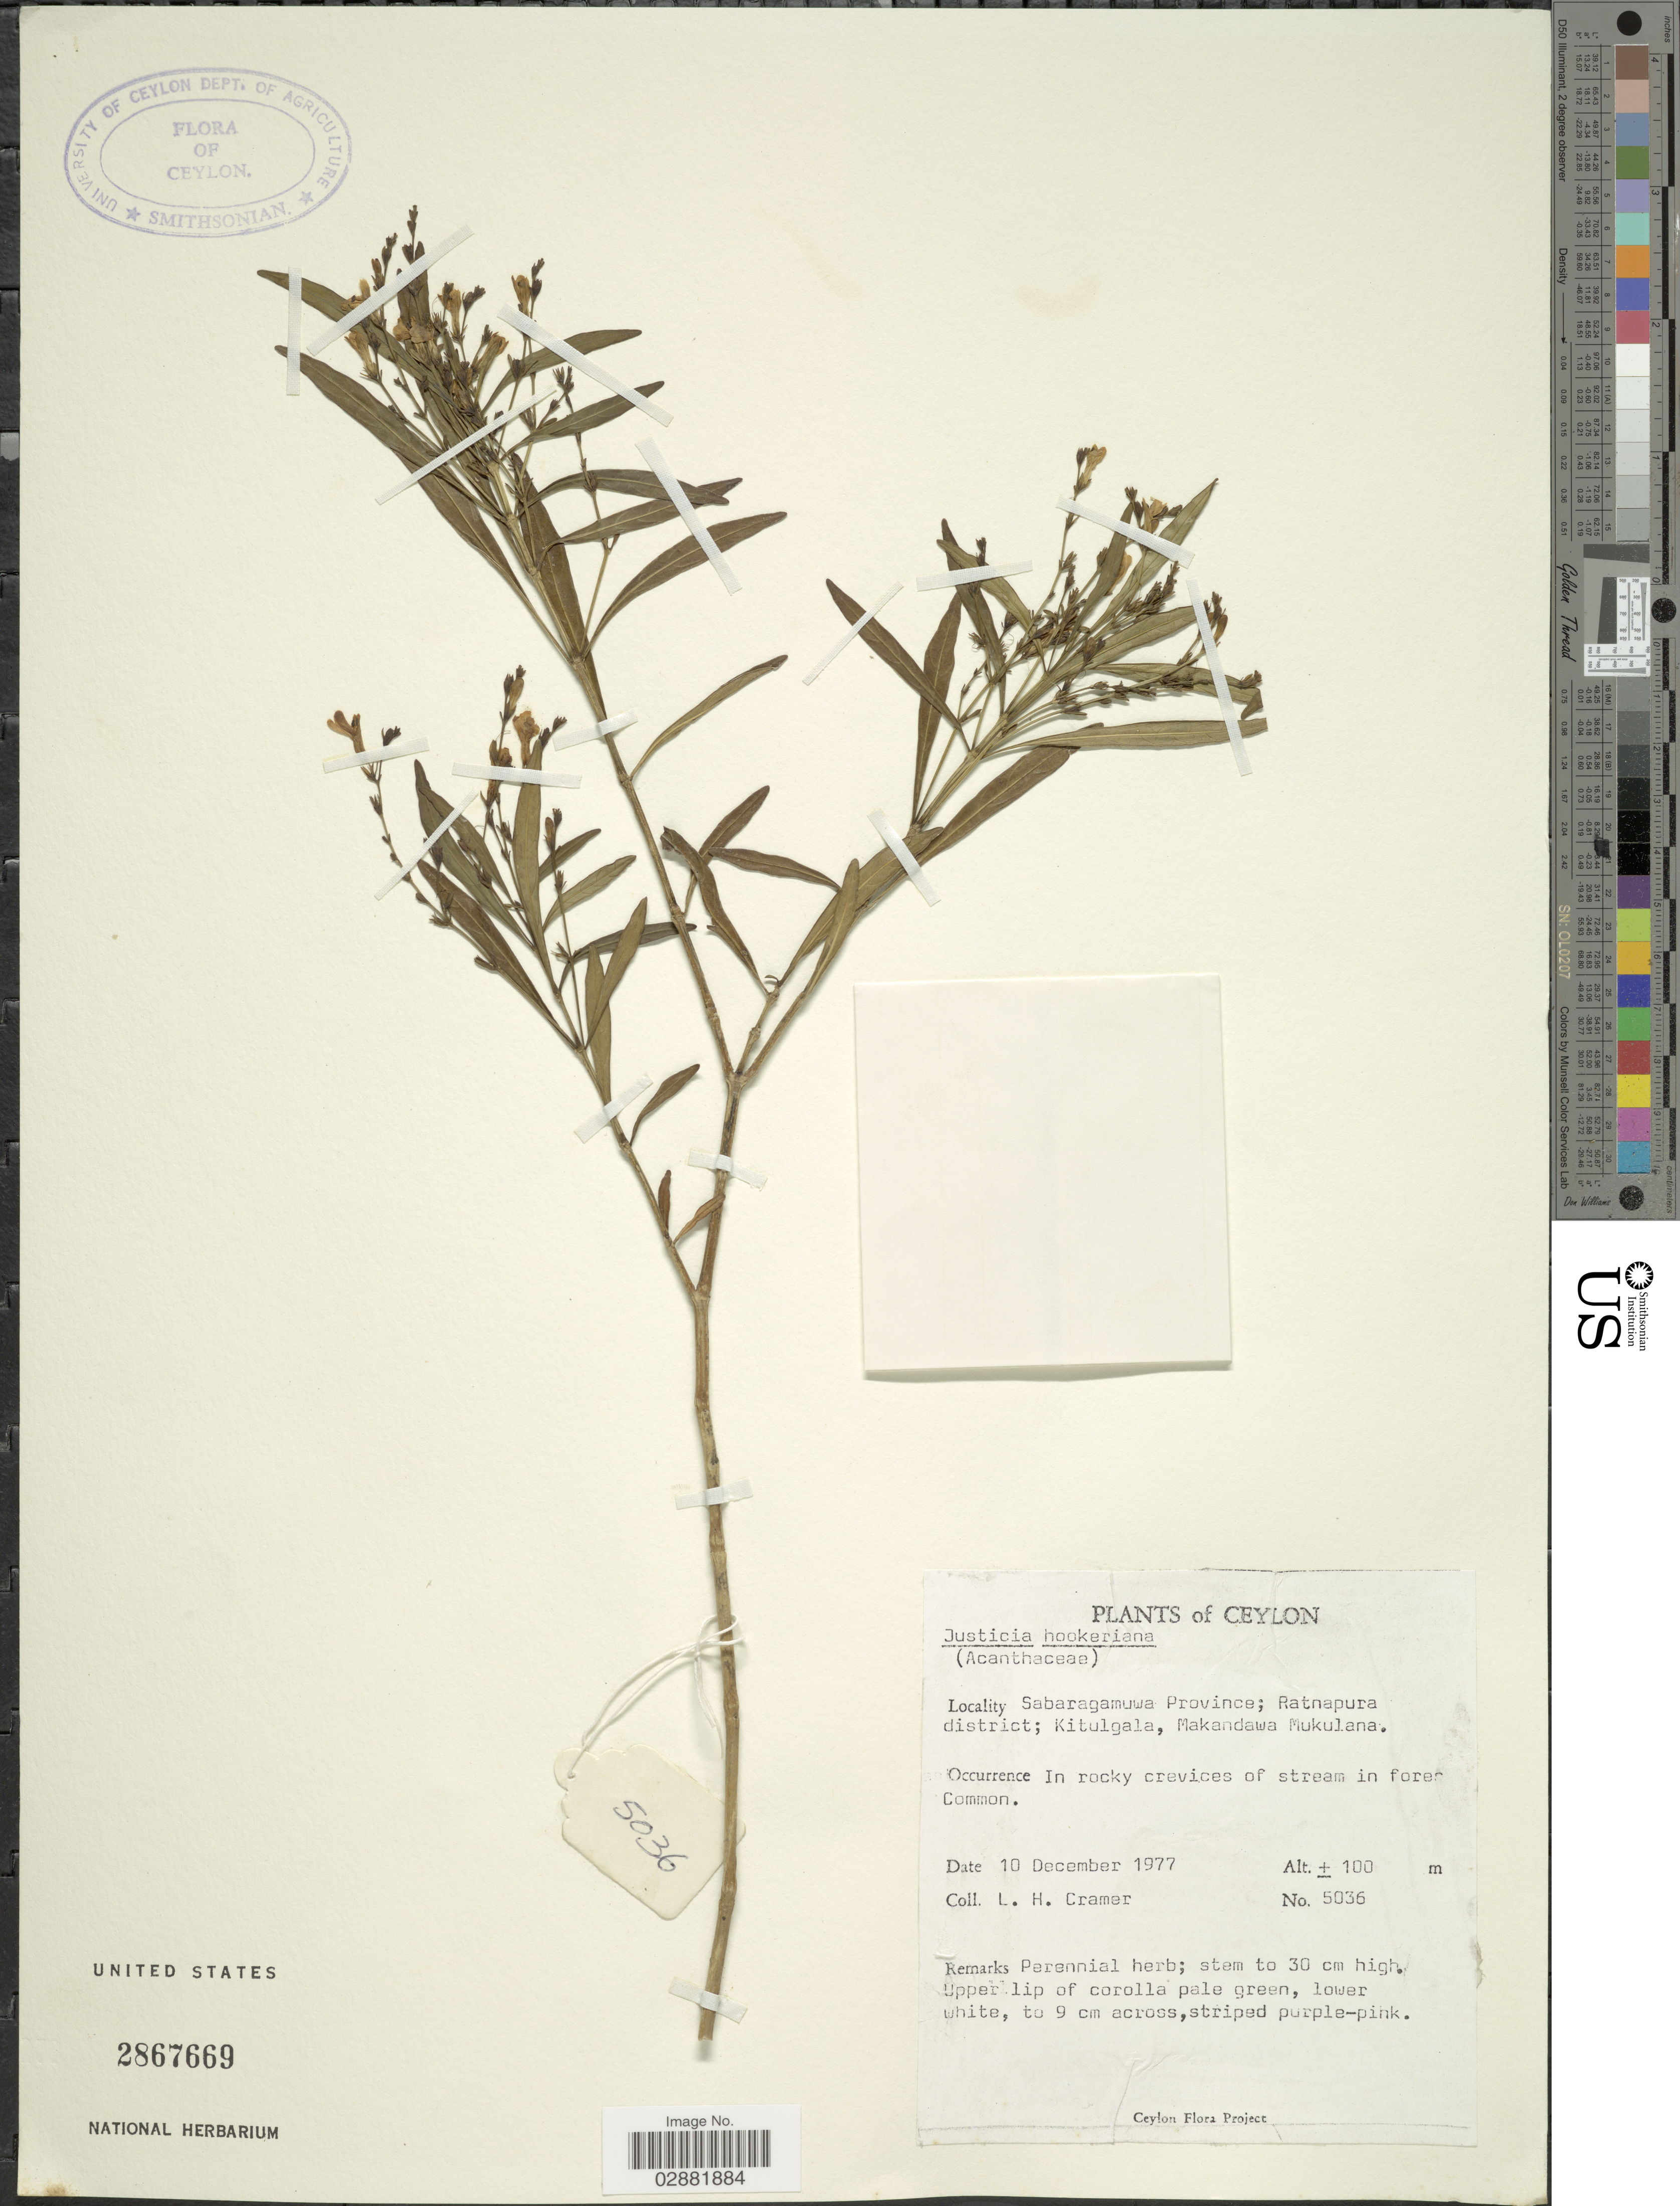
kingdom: Plantae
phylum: Tracheophyta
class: Magnoliopsida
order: Lamiales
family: Acanthaceae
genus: Justicia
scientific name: Justicia hookeriana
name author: T. Anderson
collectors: L. H. Cramer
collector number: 5036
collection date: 1977-12-10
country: Sri Lanka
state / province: Sabaragamuwa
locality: Ceylon, Ratnapura district, Kitulgala, Makandawa Mukulana.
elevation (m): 100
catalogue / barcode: US 2867669